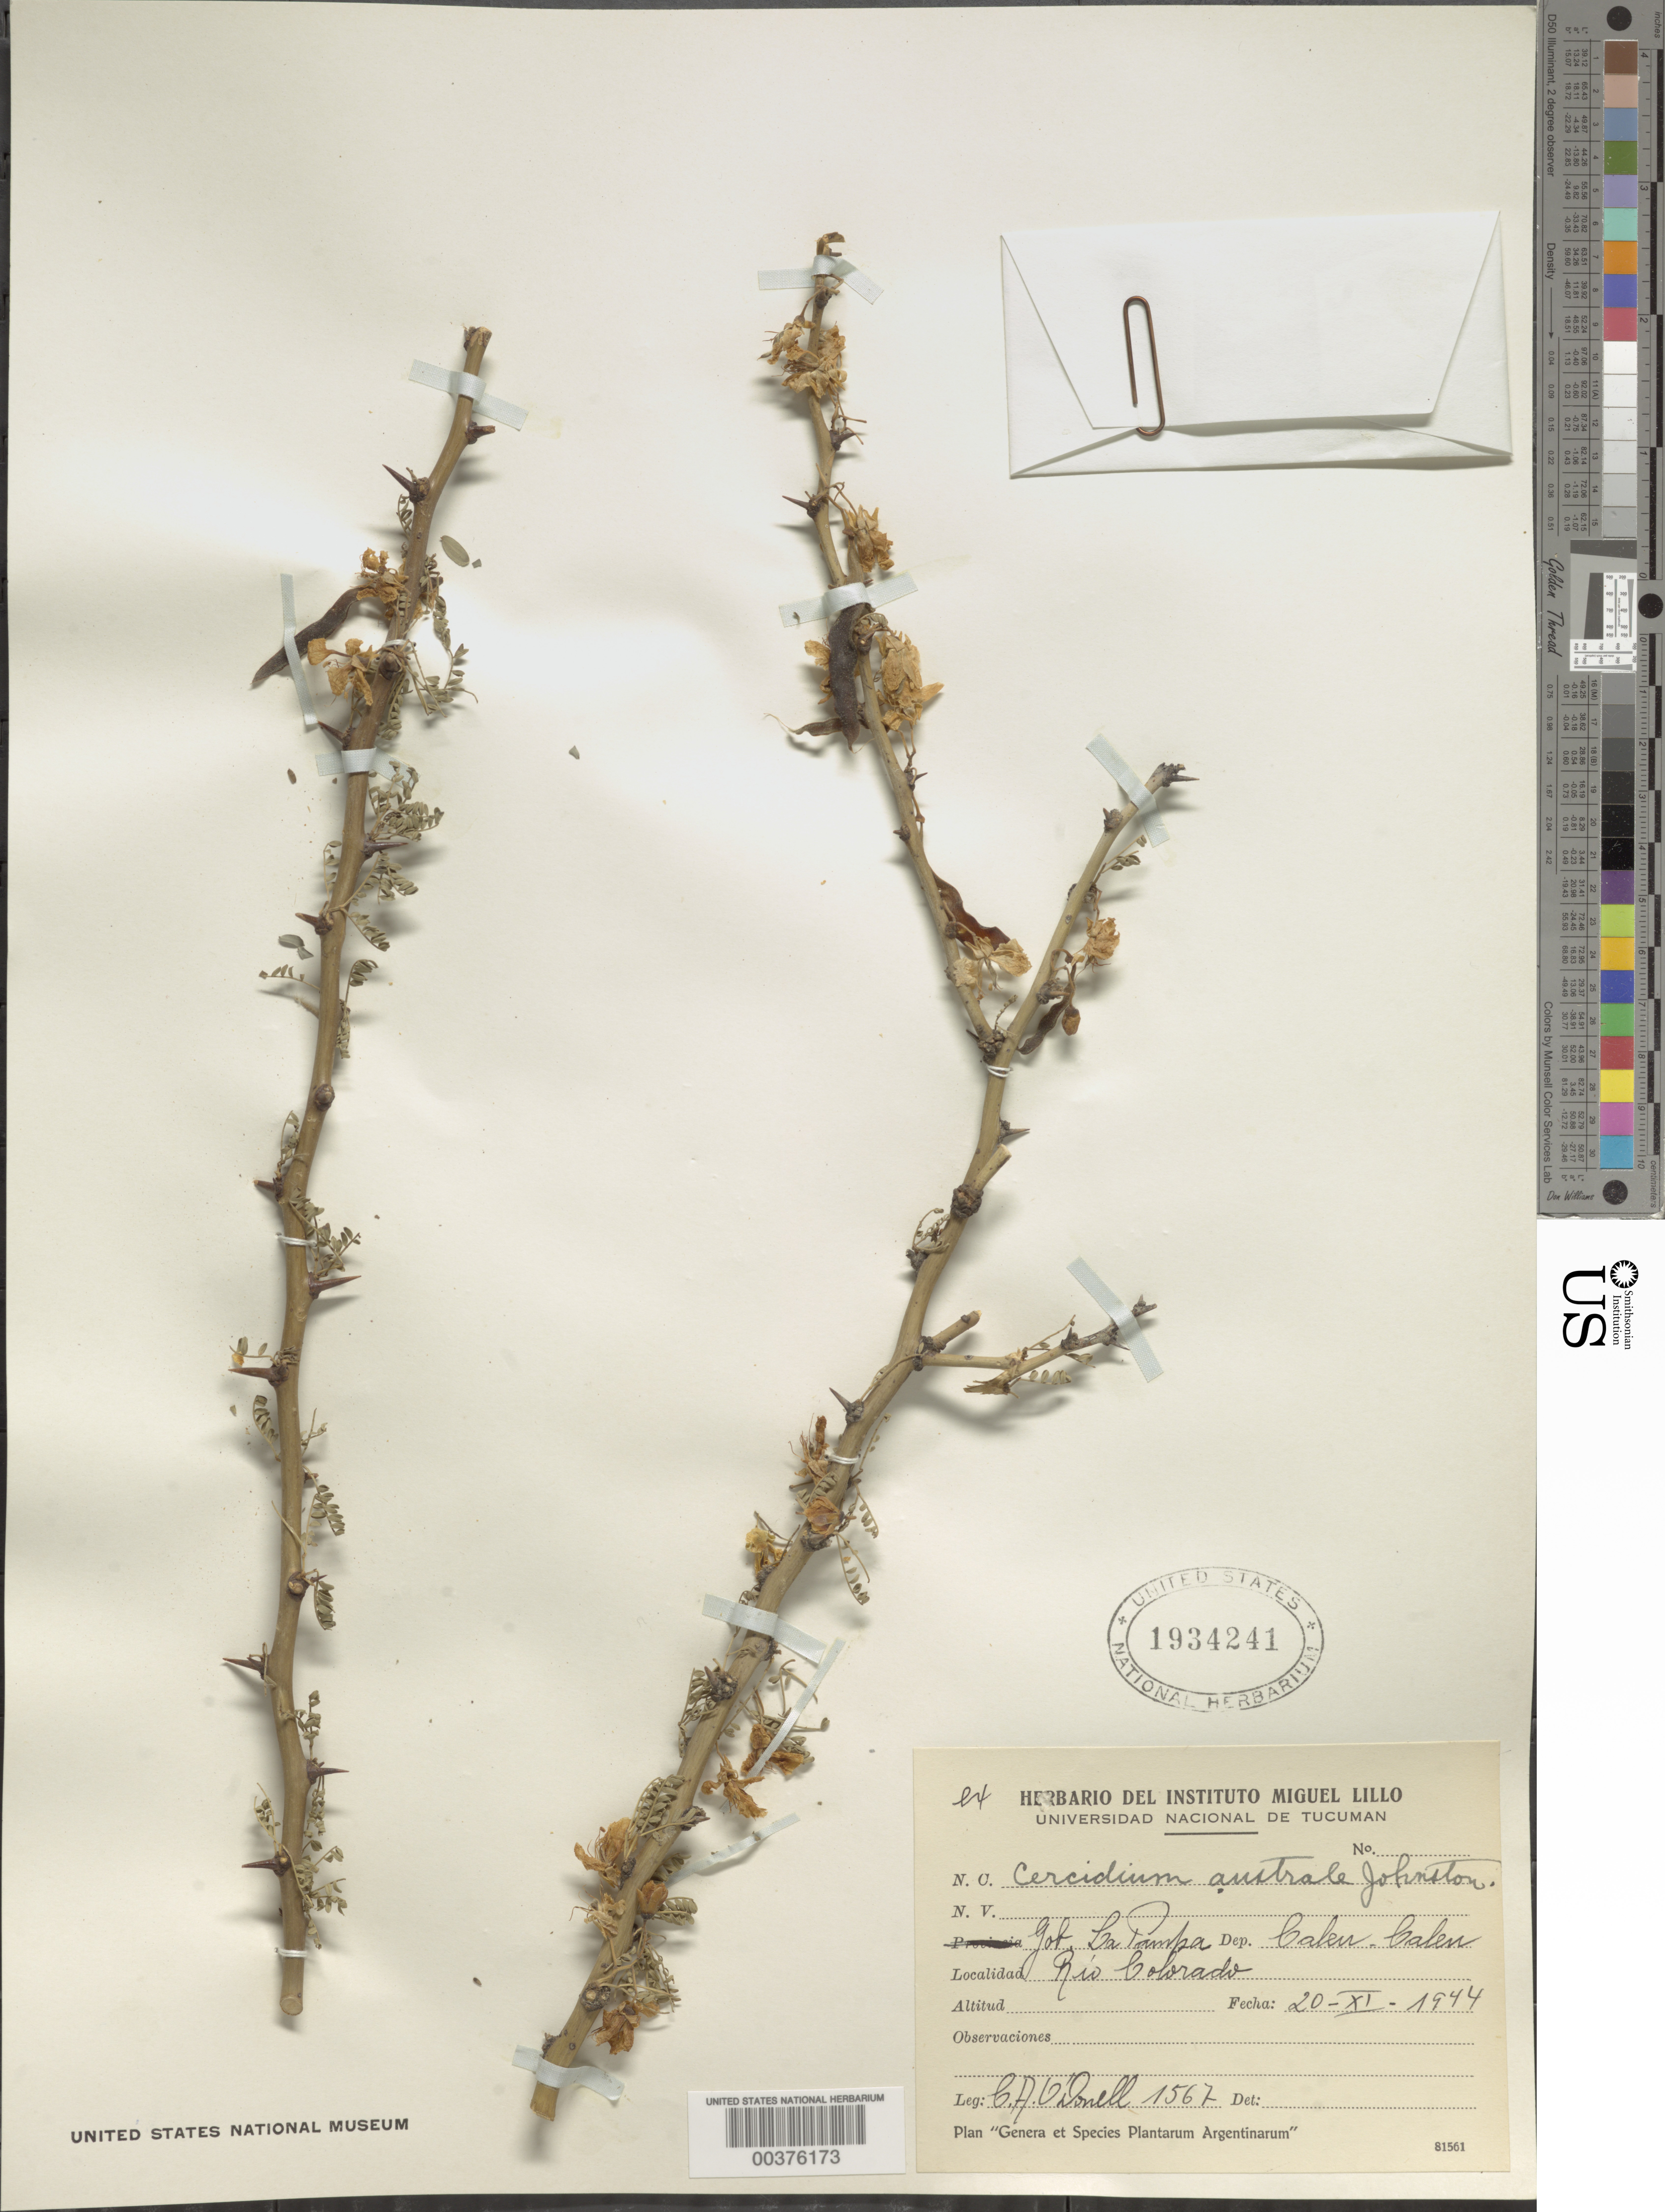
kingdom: Plantae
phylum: Tracheophyta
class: Magnoliopsida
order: Fabales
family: Fabaceae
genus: Parkinsonia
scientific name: Parkinsonia glauca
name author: (Cav.) Varjão & Mansano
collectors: C. A. O'Donell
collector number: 1567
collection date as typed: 20 Nov 1944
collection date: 1944-11-20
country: Argentina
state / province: La Pampa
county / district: Caleu-caleu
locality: Rio Colorado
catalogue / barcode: US 1934241